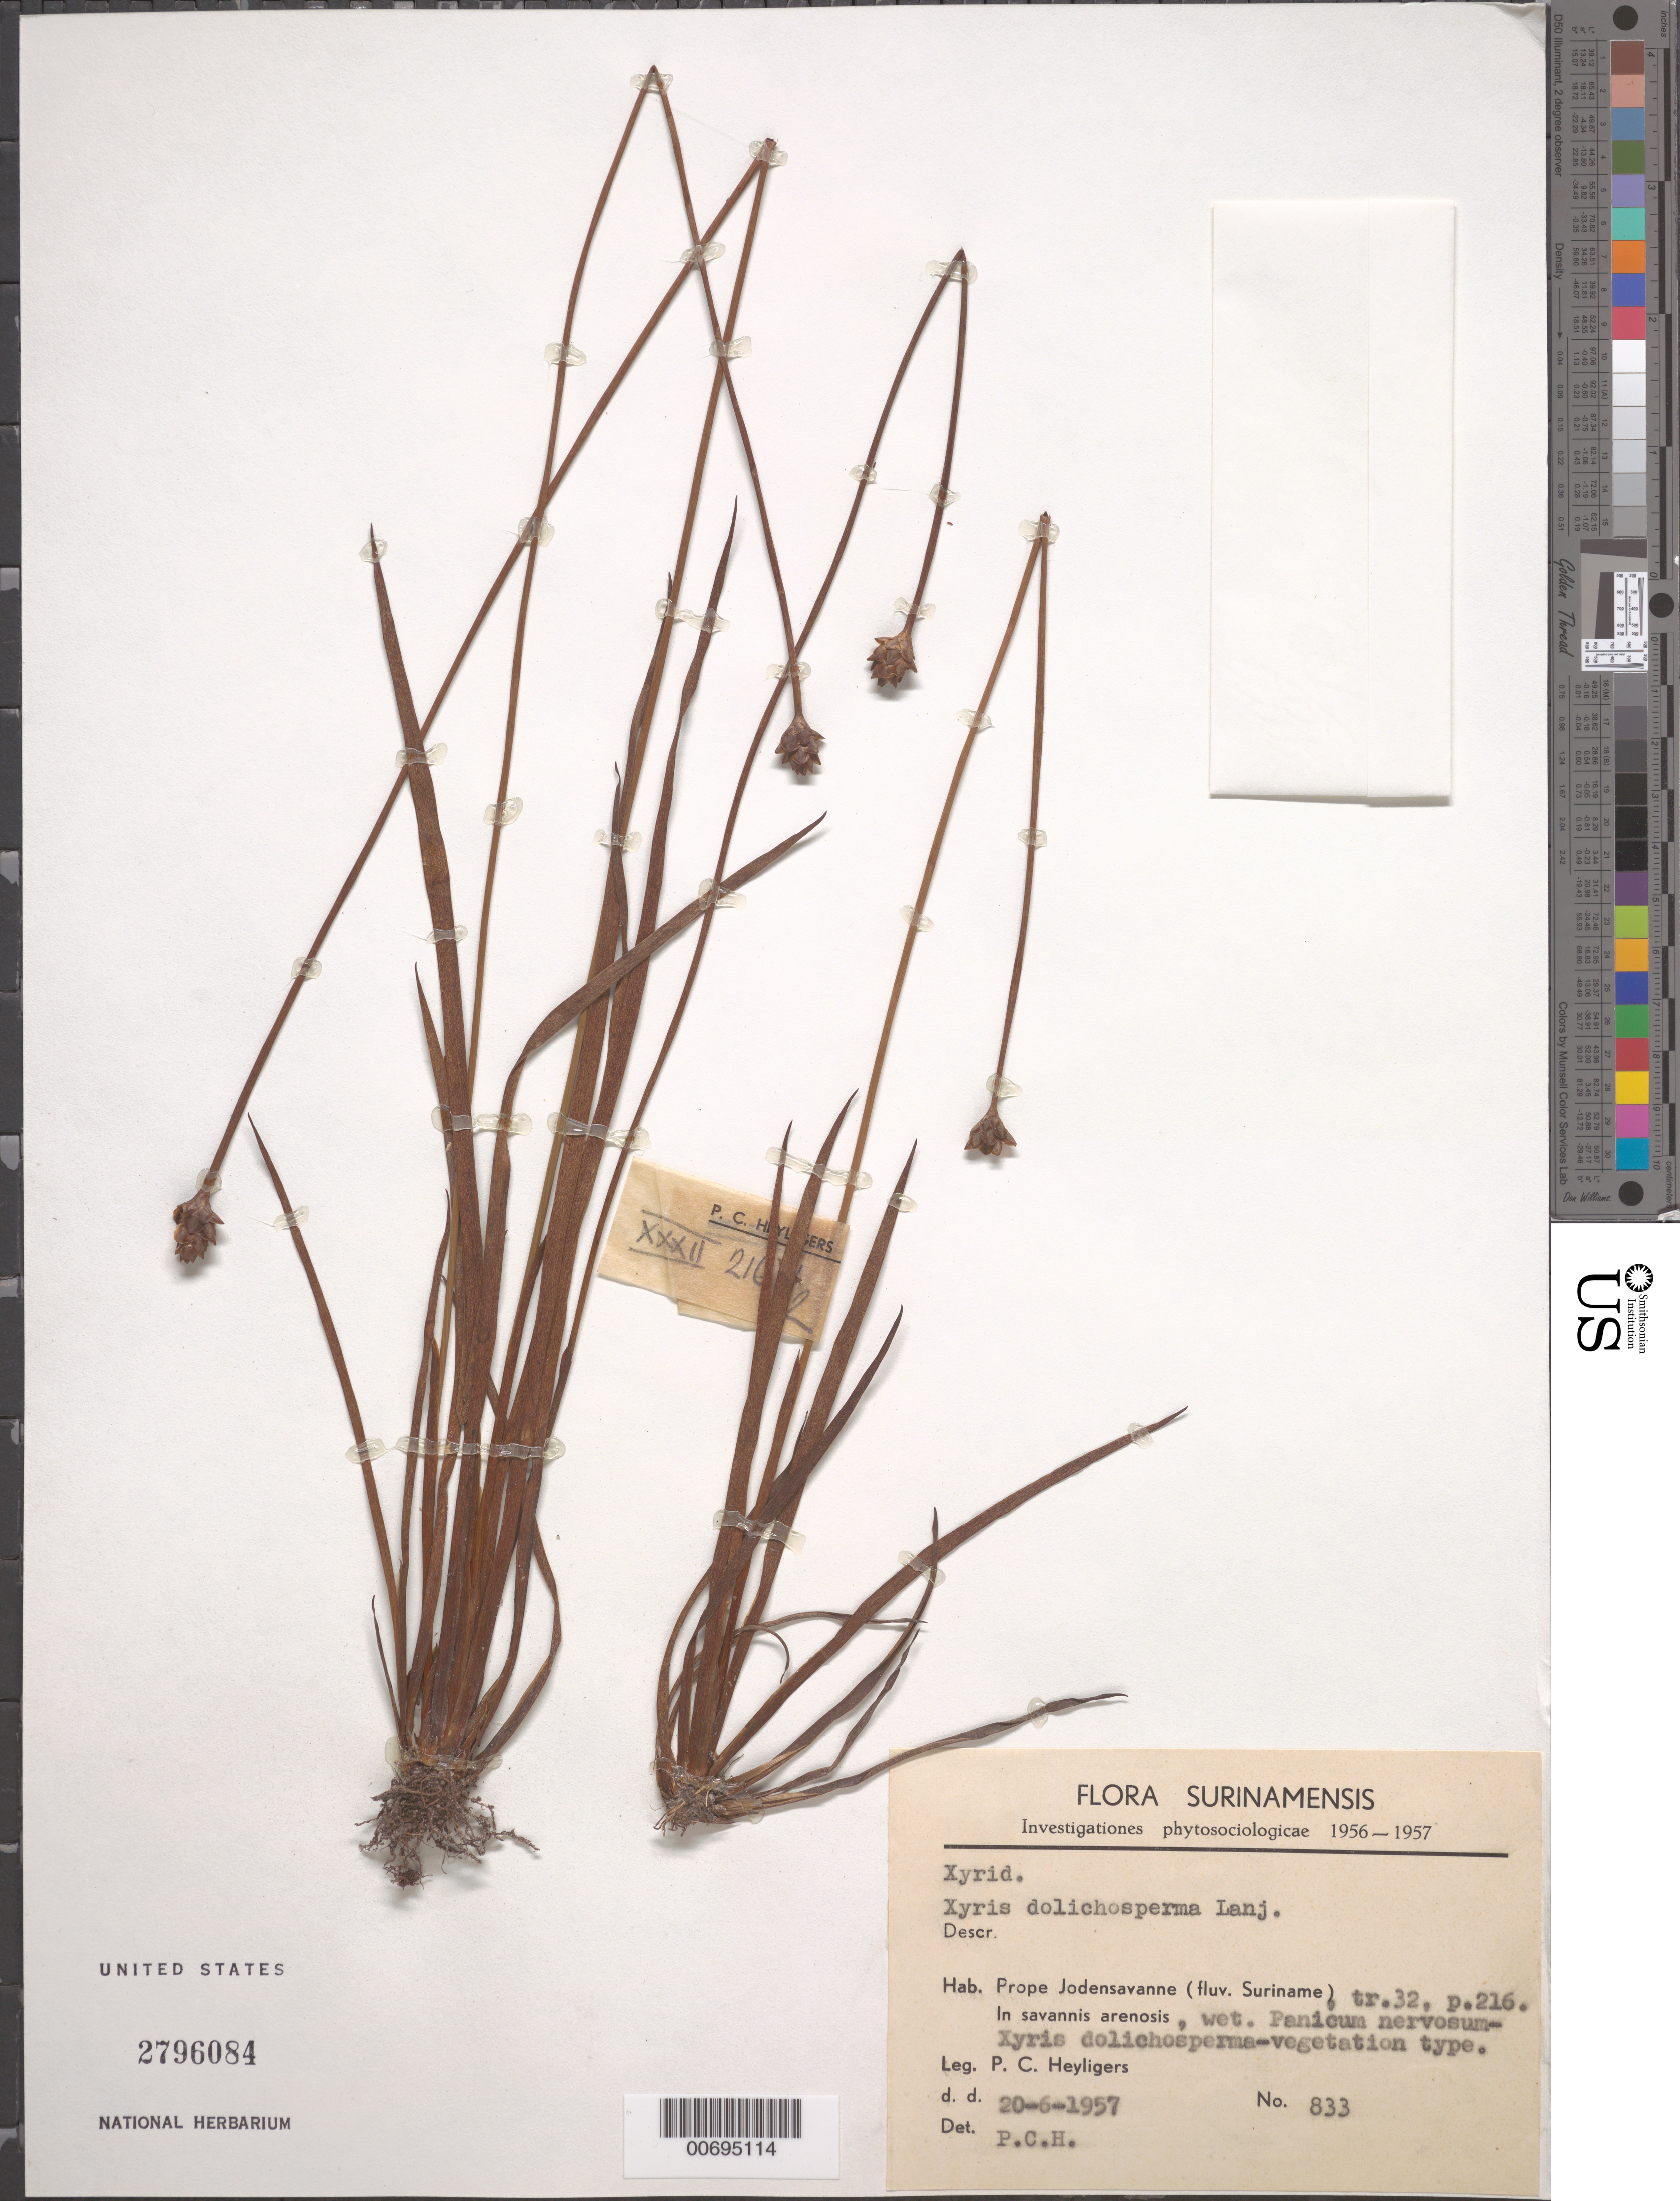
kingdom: Plantae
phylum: Tracheophyta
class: Liliopsida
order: Poales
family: Xyridaceae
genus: Xyris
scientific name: Xyris dolichosperma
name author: Lanj.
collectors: P. Heyligers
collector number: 833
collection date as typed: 20-Jun-57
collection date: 1957-06-20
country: Suriname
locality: Jodensavanne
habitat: Savannis arenosis; wet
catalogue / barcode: US 2796084